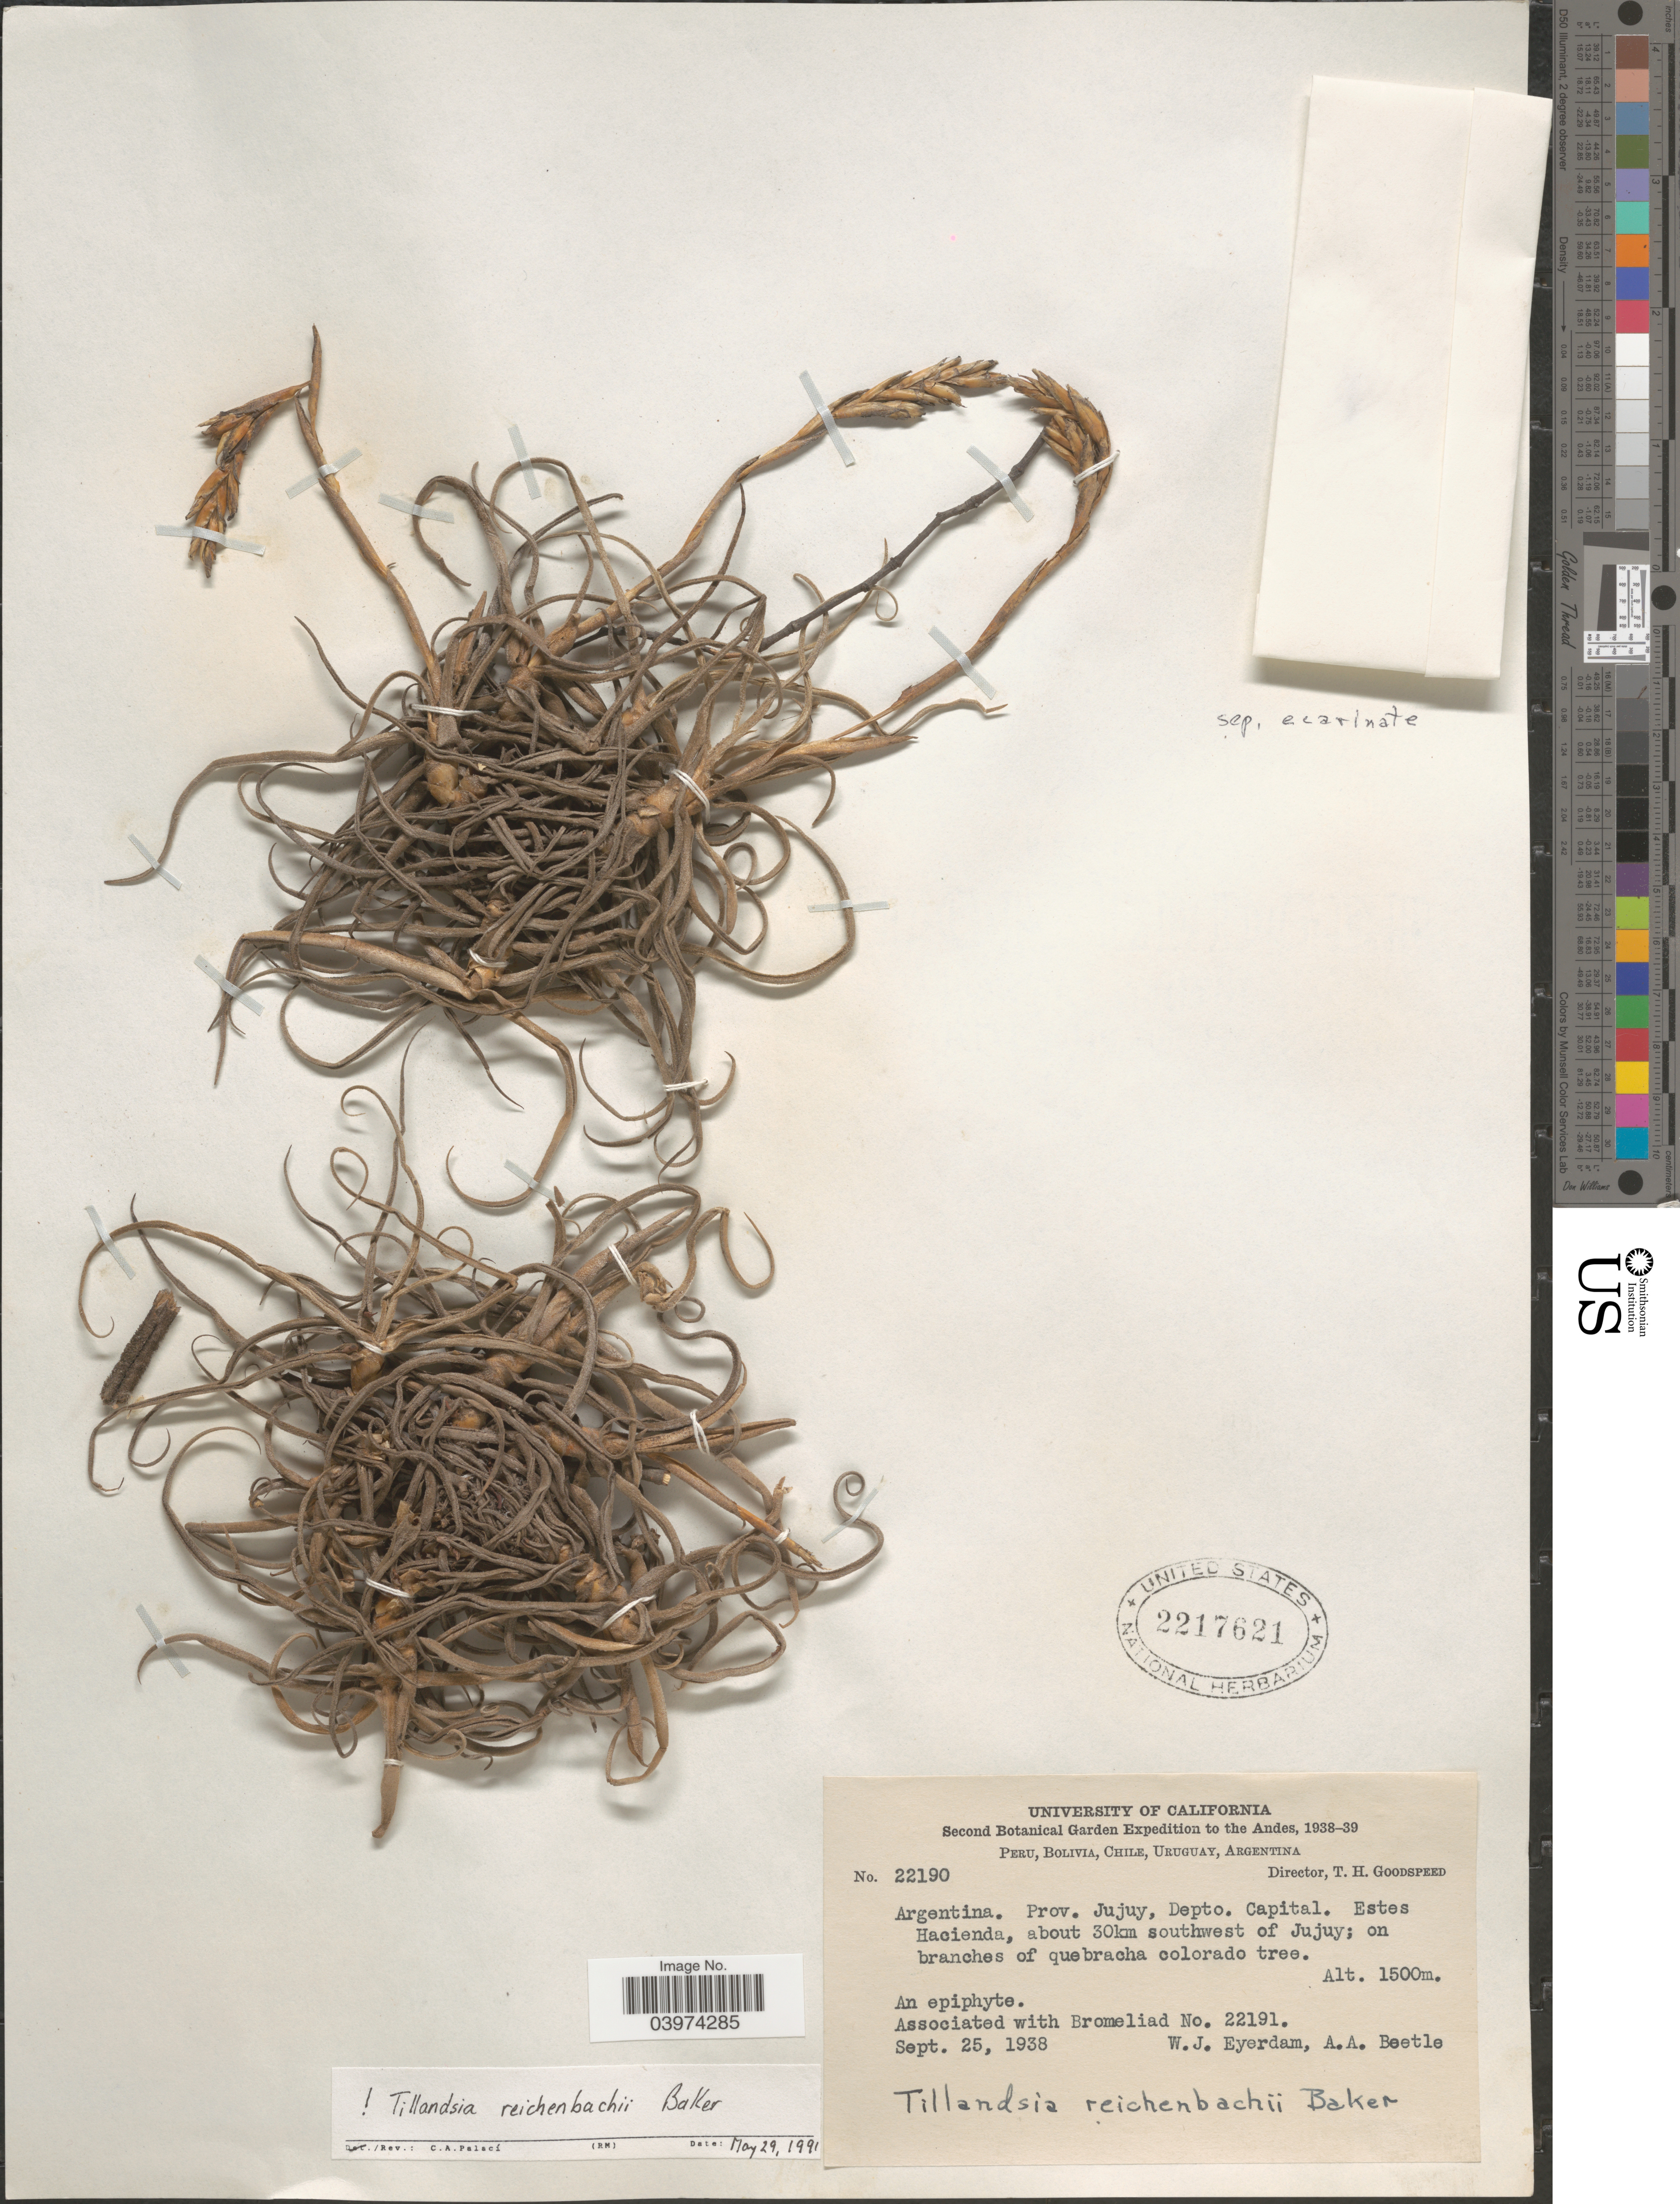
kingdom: Plantae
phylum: Tracheophyta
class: Liliopsida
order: Poales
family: Bromeliaceae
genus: Tillandsia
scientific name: Tillandsia reichenbachii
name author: Baker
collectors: W. J. Eyerdam & A. A. Beetle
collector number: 22190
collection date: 1938-09-25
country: Argentina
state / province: Jujuy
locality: Prov. Jujuy, Depto. Capital. Estes Hacienda, about 30km southwest of Jujuy.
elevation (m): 1500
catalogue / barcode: US 2217621